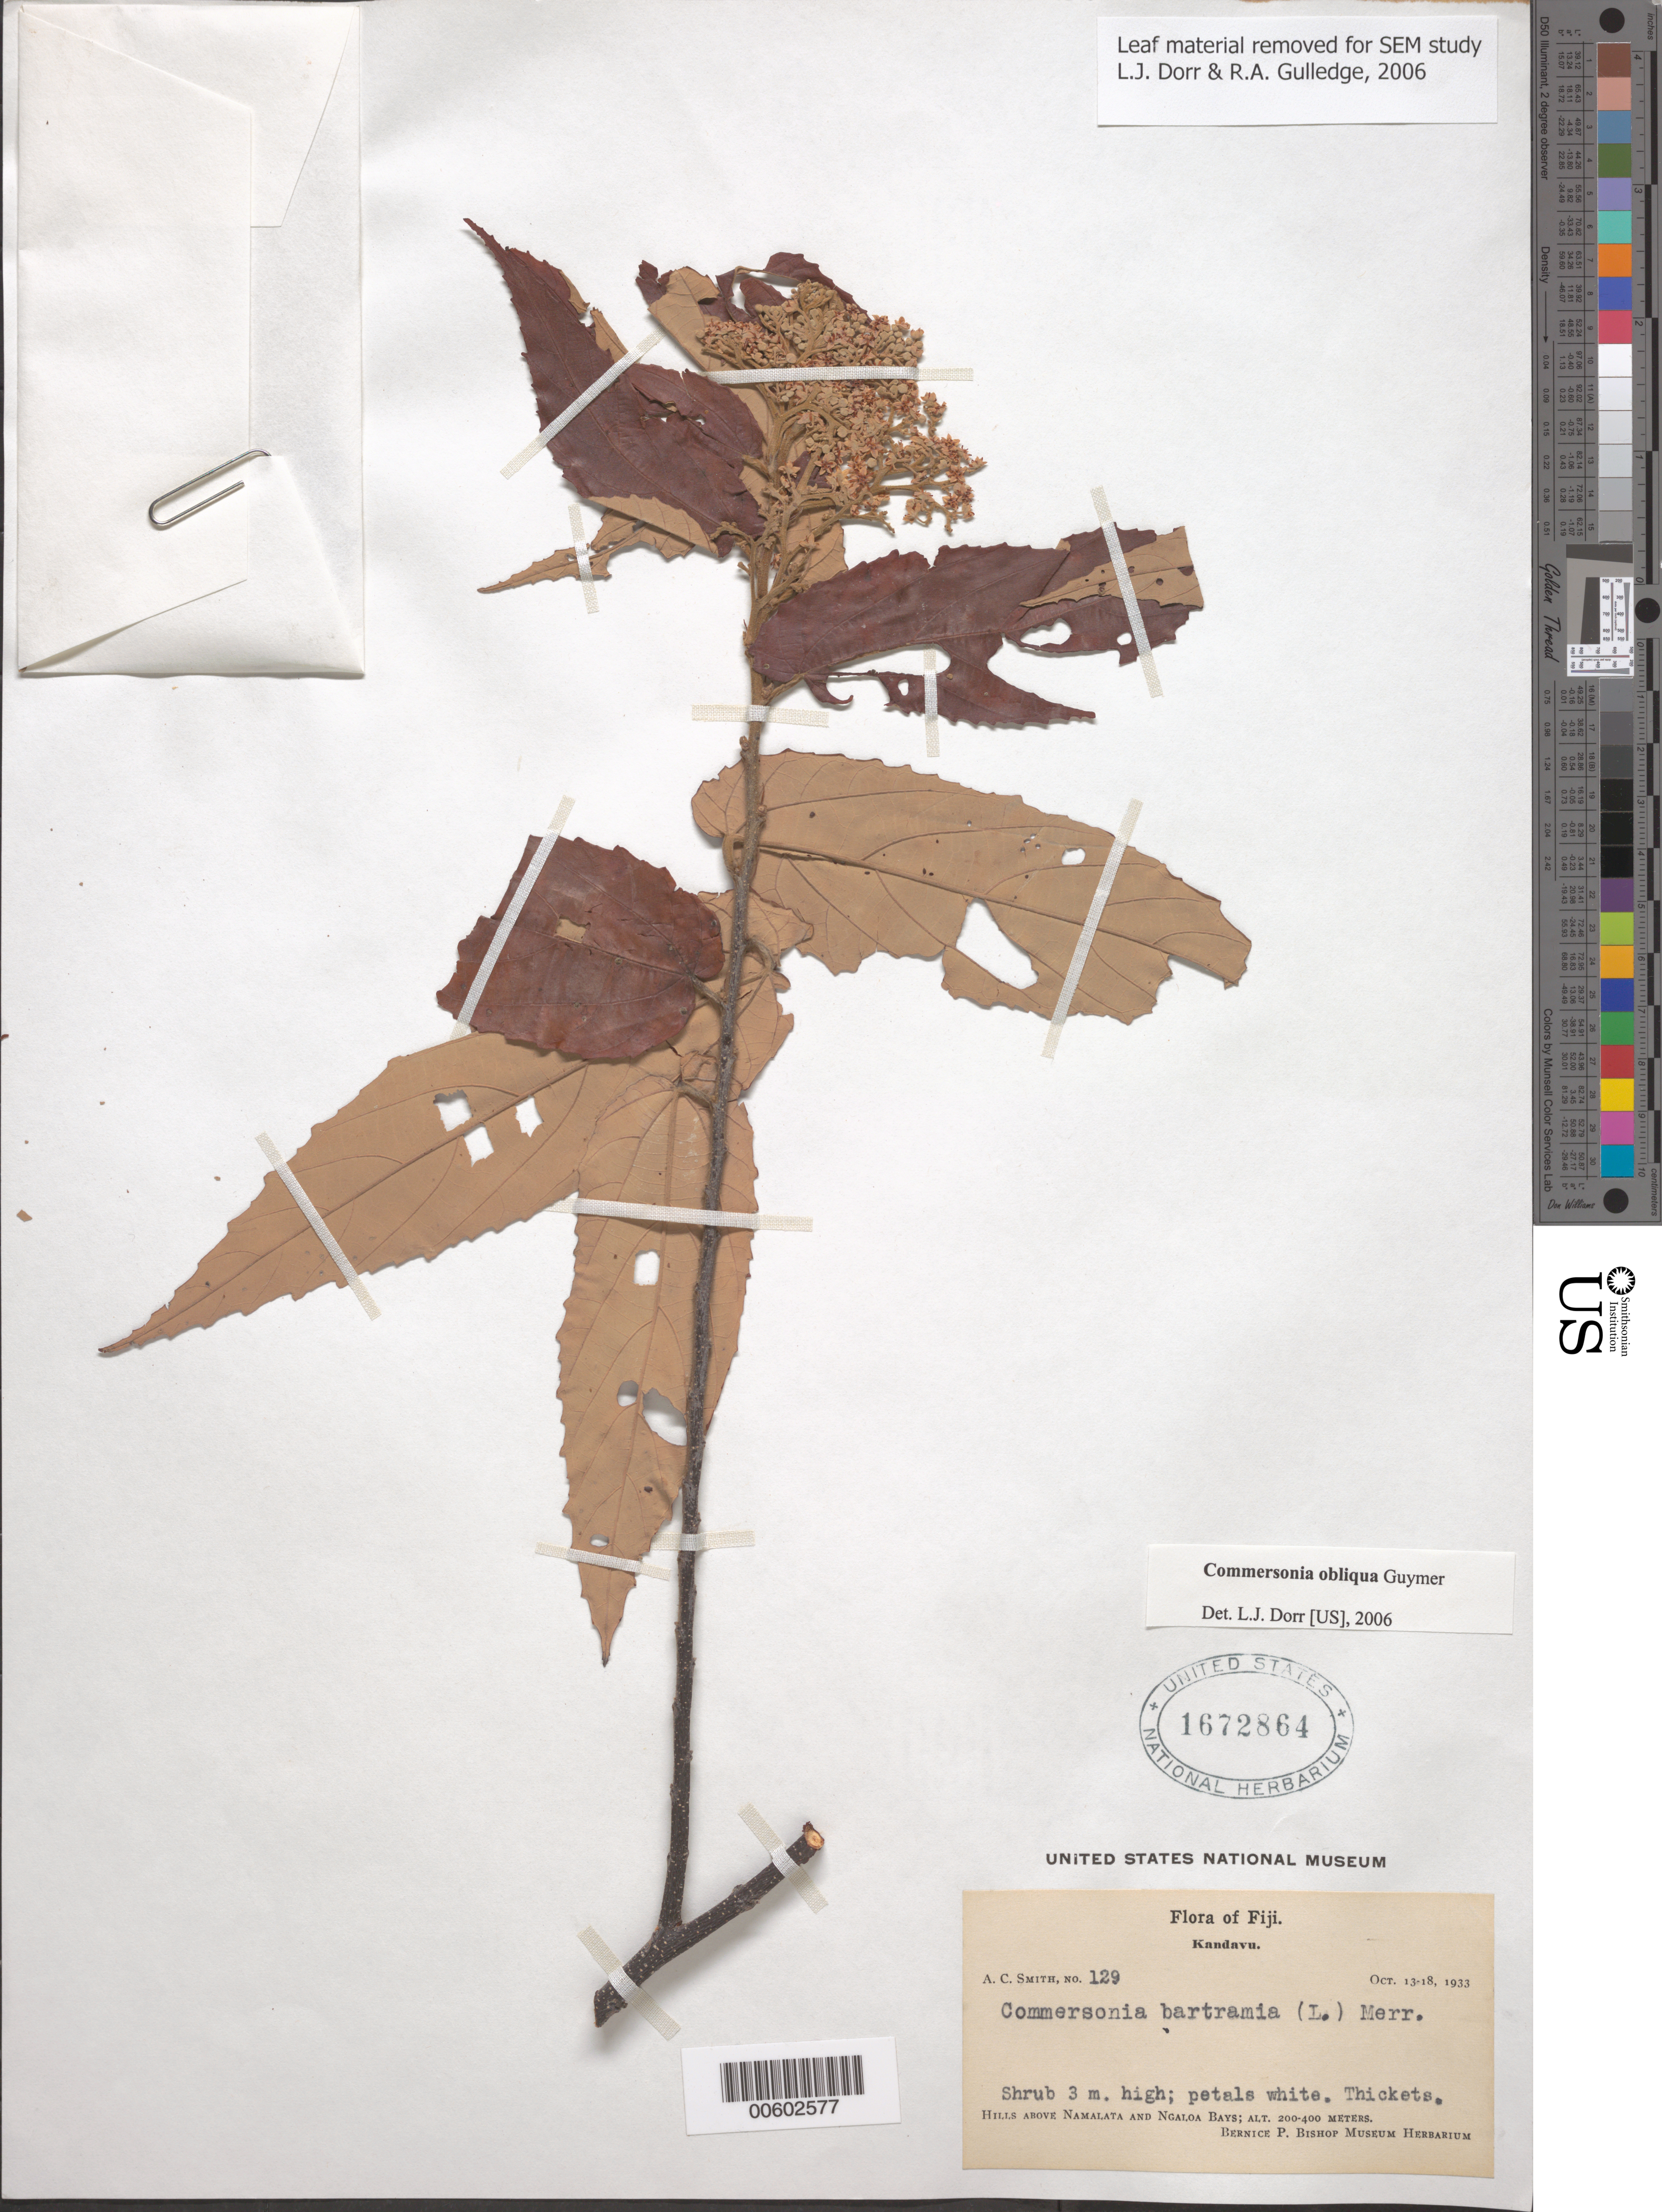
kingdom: Plantae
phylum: Tracheophyta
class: Magnoliopsida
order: Malvales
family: Malvaceae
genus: Commersonia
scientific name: Commersonia obliqua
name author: Guymer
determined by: Dorr, L. J., (BOT), Smithsonian Institution - National Museum of Natural History (UNITED STATES)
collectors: A. C. Smith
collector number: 129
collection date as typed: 13 Oct 1933 to 18 Oct 1933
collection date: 1933-10-13/1933-10-18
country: Fiji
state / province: Eastern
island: Kadavu [Kandavu]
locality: Hills above Namalata and Ngaloa Bays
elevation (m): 200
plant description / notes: US, GH, NY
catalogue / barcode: US 1672864